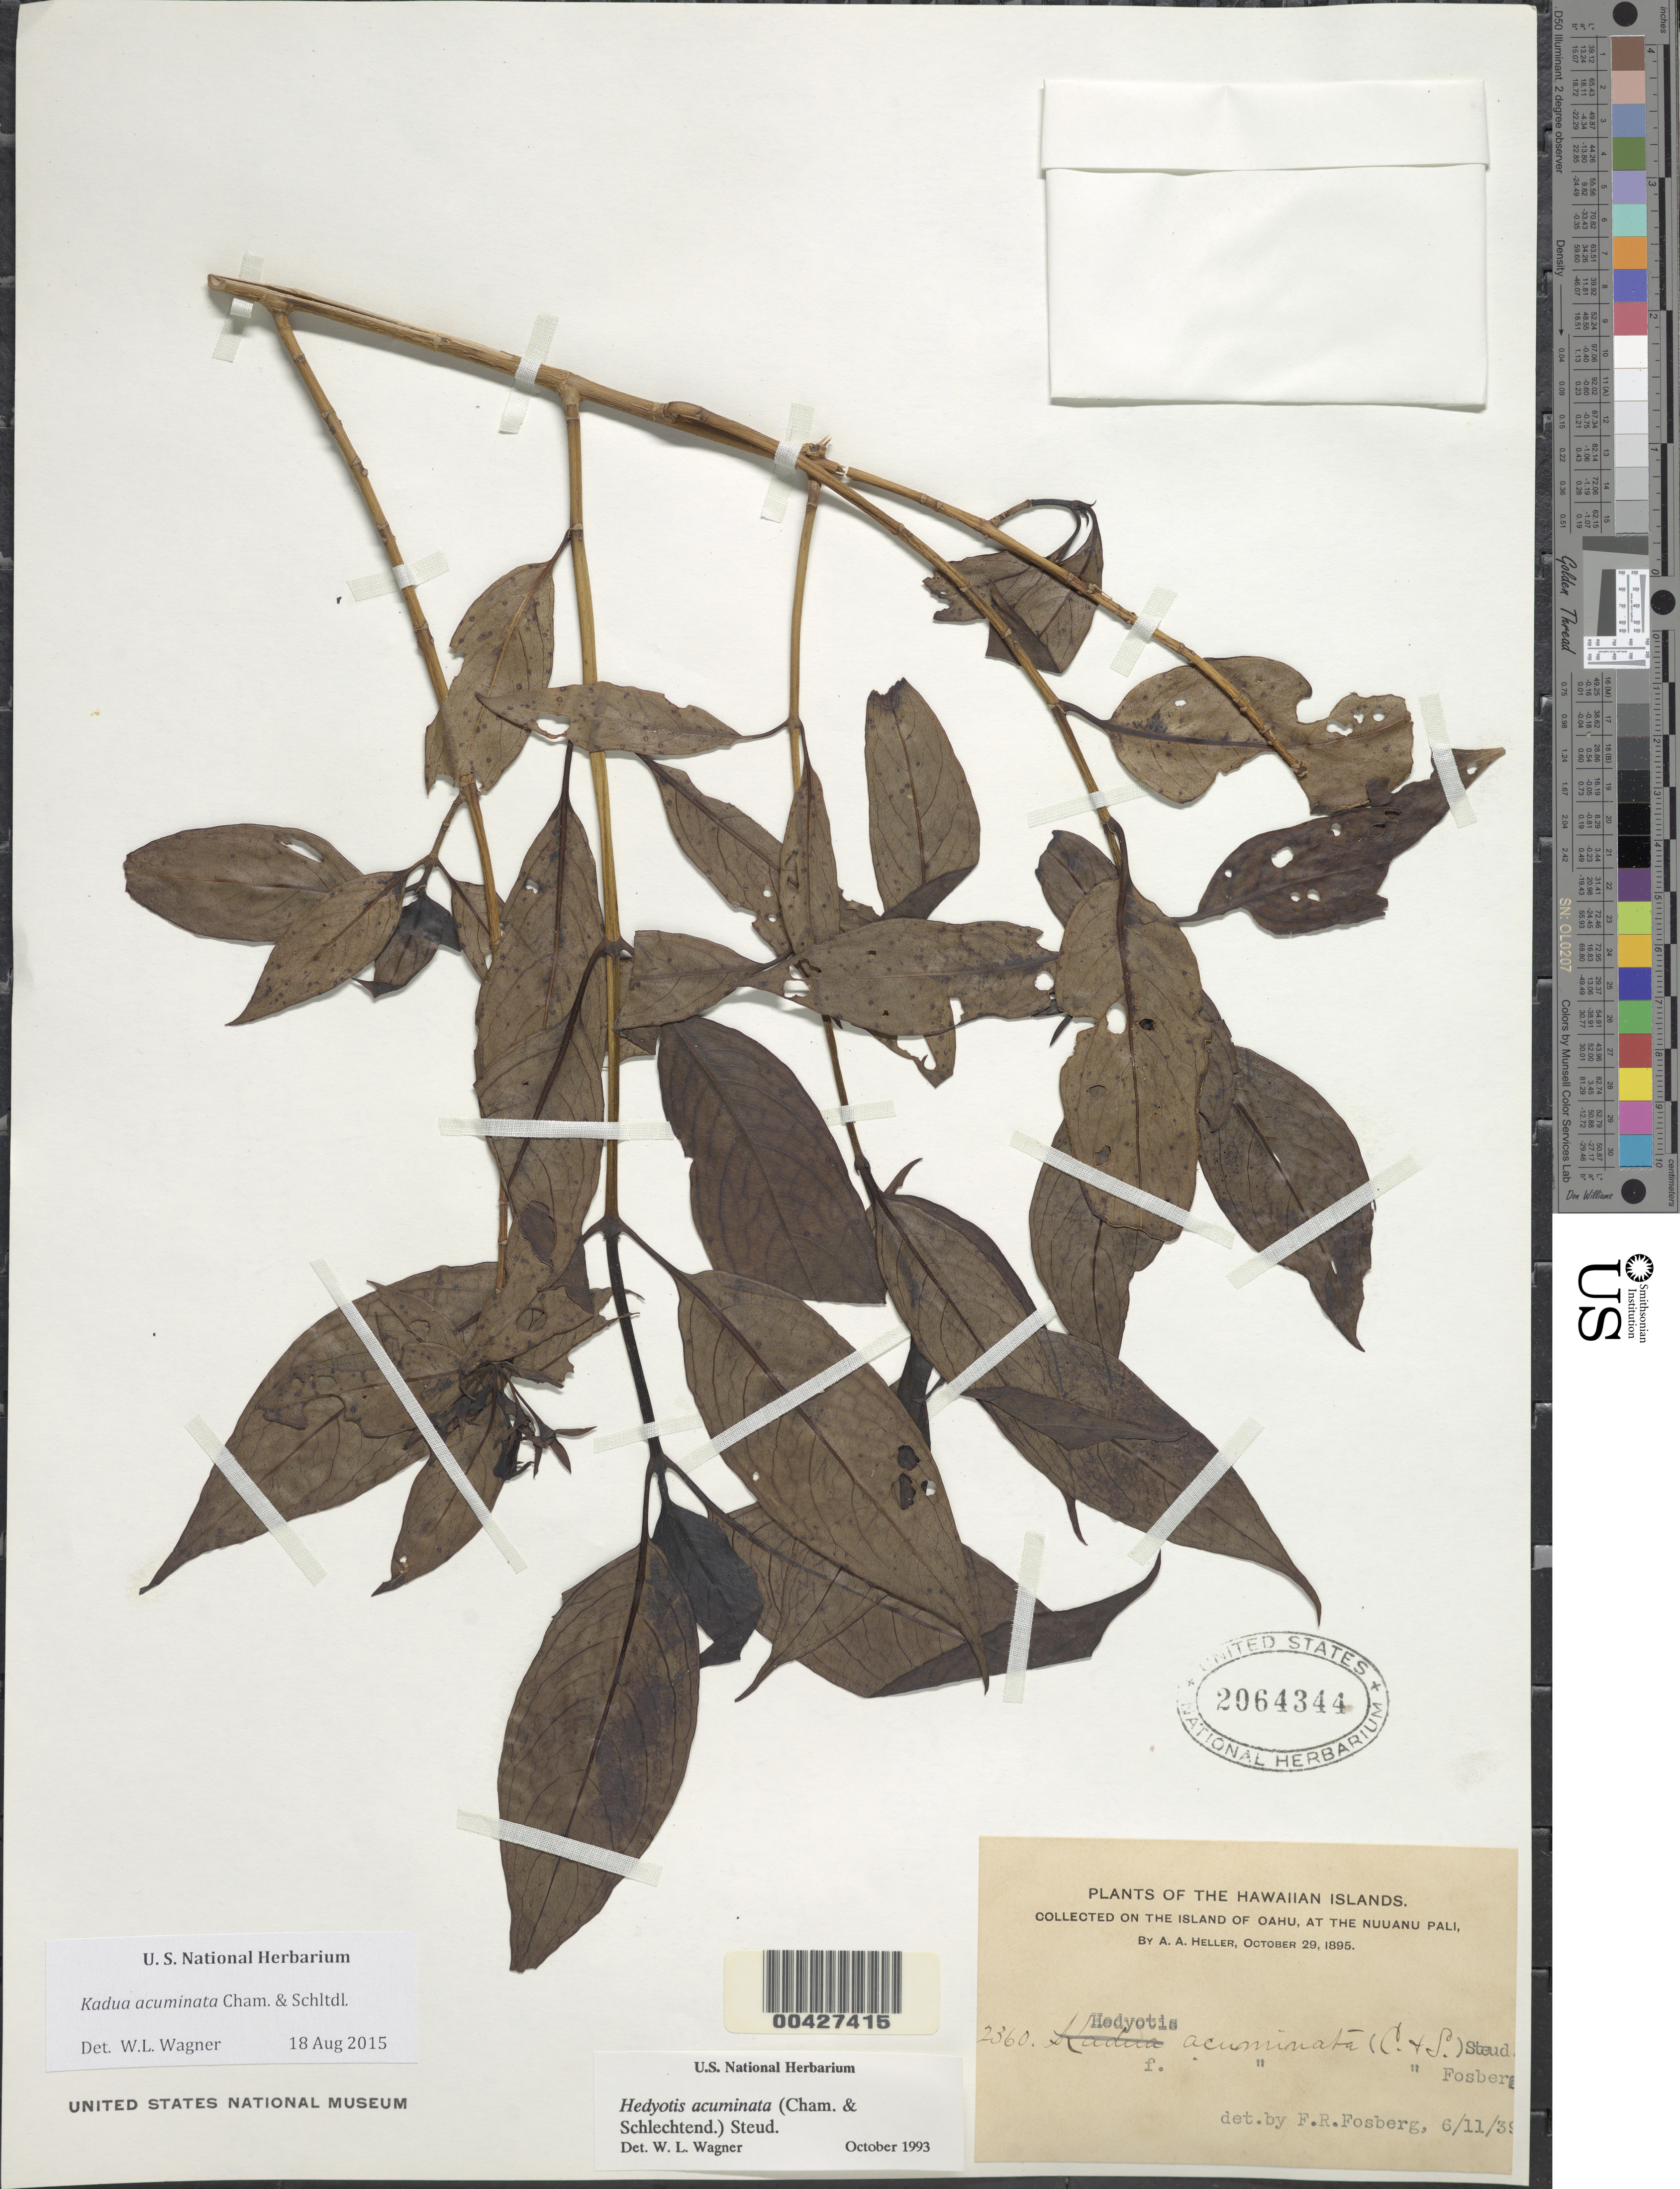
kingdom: Plantae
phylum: Tracheophyta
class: Magnoliopsida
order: Gentianales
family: Rubiaceae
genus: Kadua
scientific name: Kadua acuminata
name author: Cham. & Schltdl.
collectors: A. A. Heller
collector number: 2360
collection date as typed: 29 Oct 1895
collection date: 1895-10-29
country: United States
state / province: Hawaii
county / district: Honolulu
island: Oahu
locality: At the Nuuanu Pali.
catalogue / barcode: US 2064344